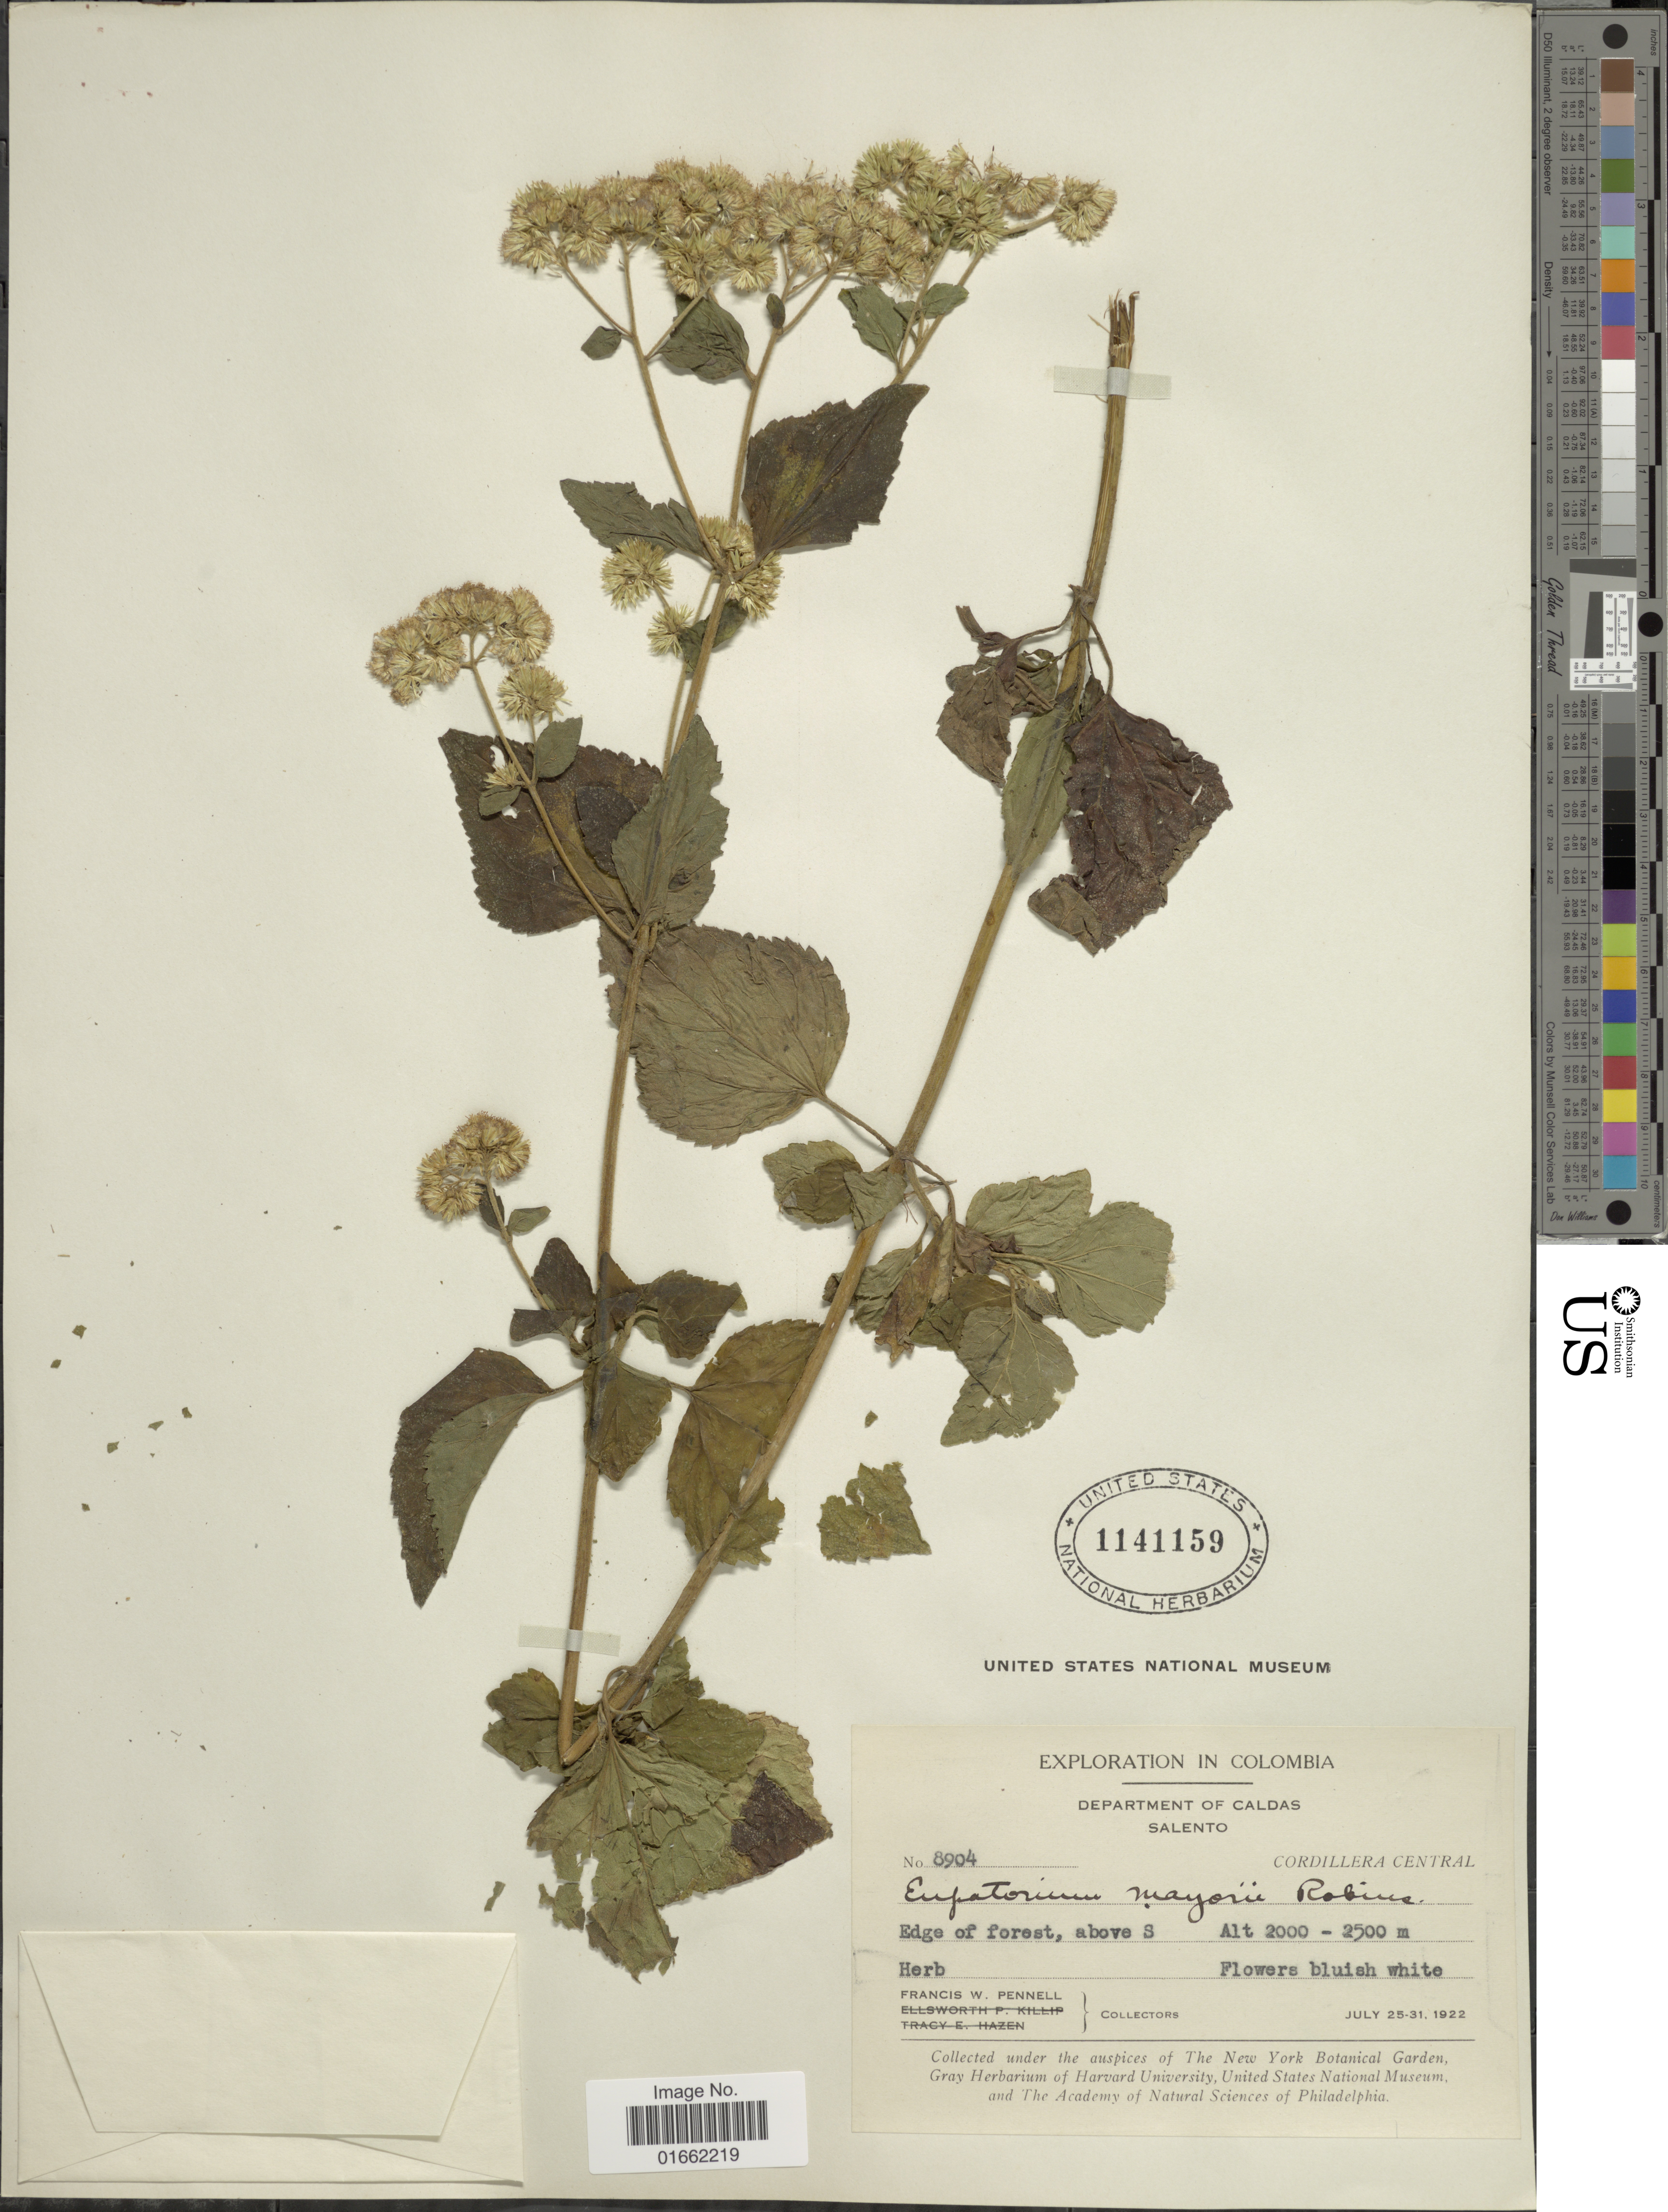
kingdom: Plantae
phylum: Tracheophyta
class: Magnoliopsida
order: Asterales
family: Asteraceae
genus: Fleischmannia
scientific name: Fleischmannia mayorii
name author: (B.L. Rob.) R.M. King & H. Rob.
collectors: F. W. Pennell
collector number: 8904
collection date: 1922-07-25/1922-07-31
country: Colombia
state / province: Caldas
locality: Department of Caldas. Salento. Cordillera Central. Edge of forest, above S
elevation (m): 2000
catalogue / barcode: US 1141159